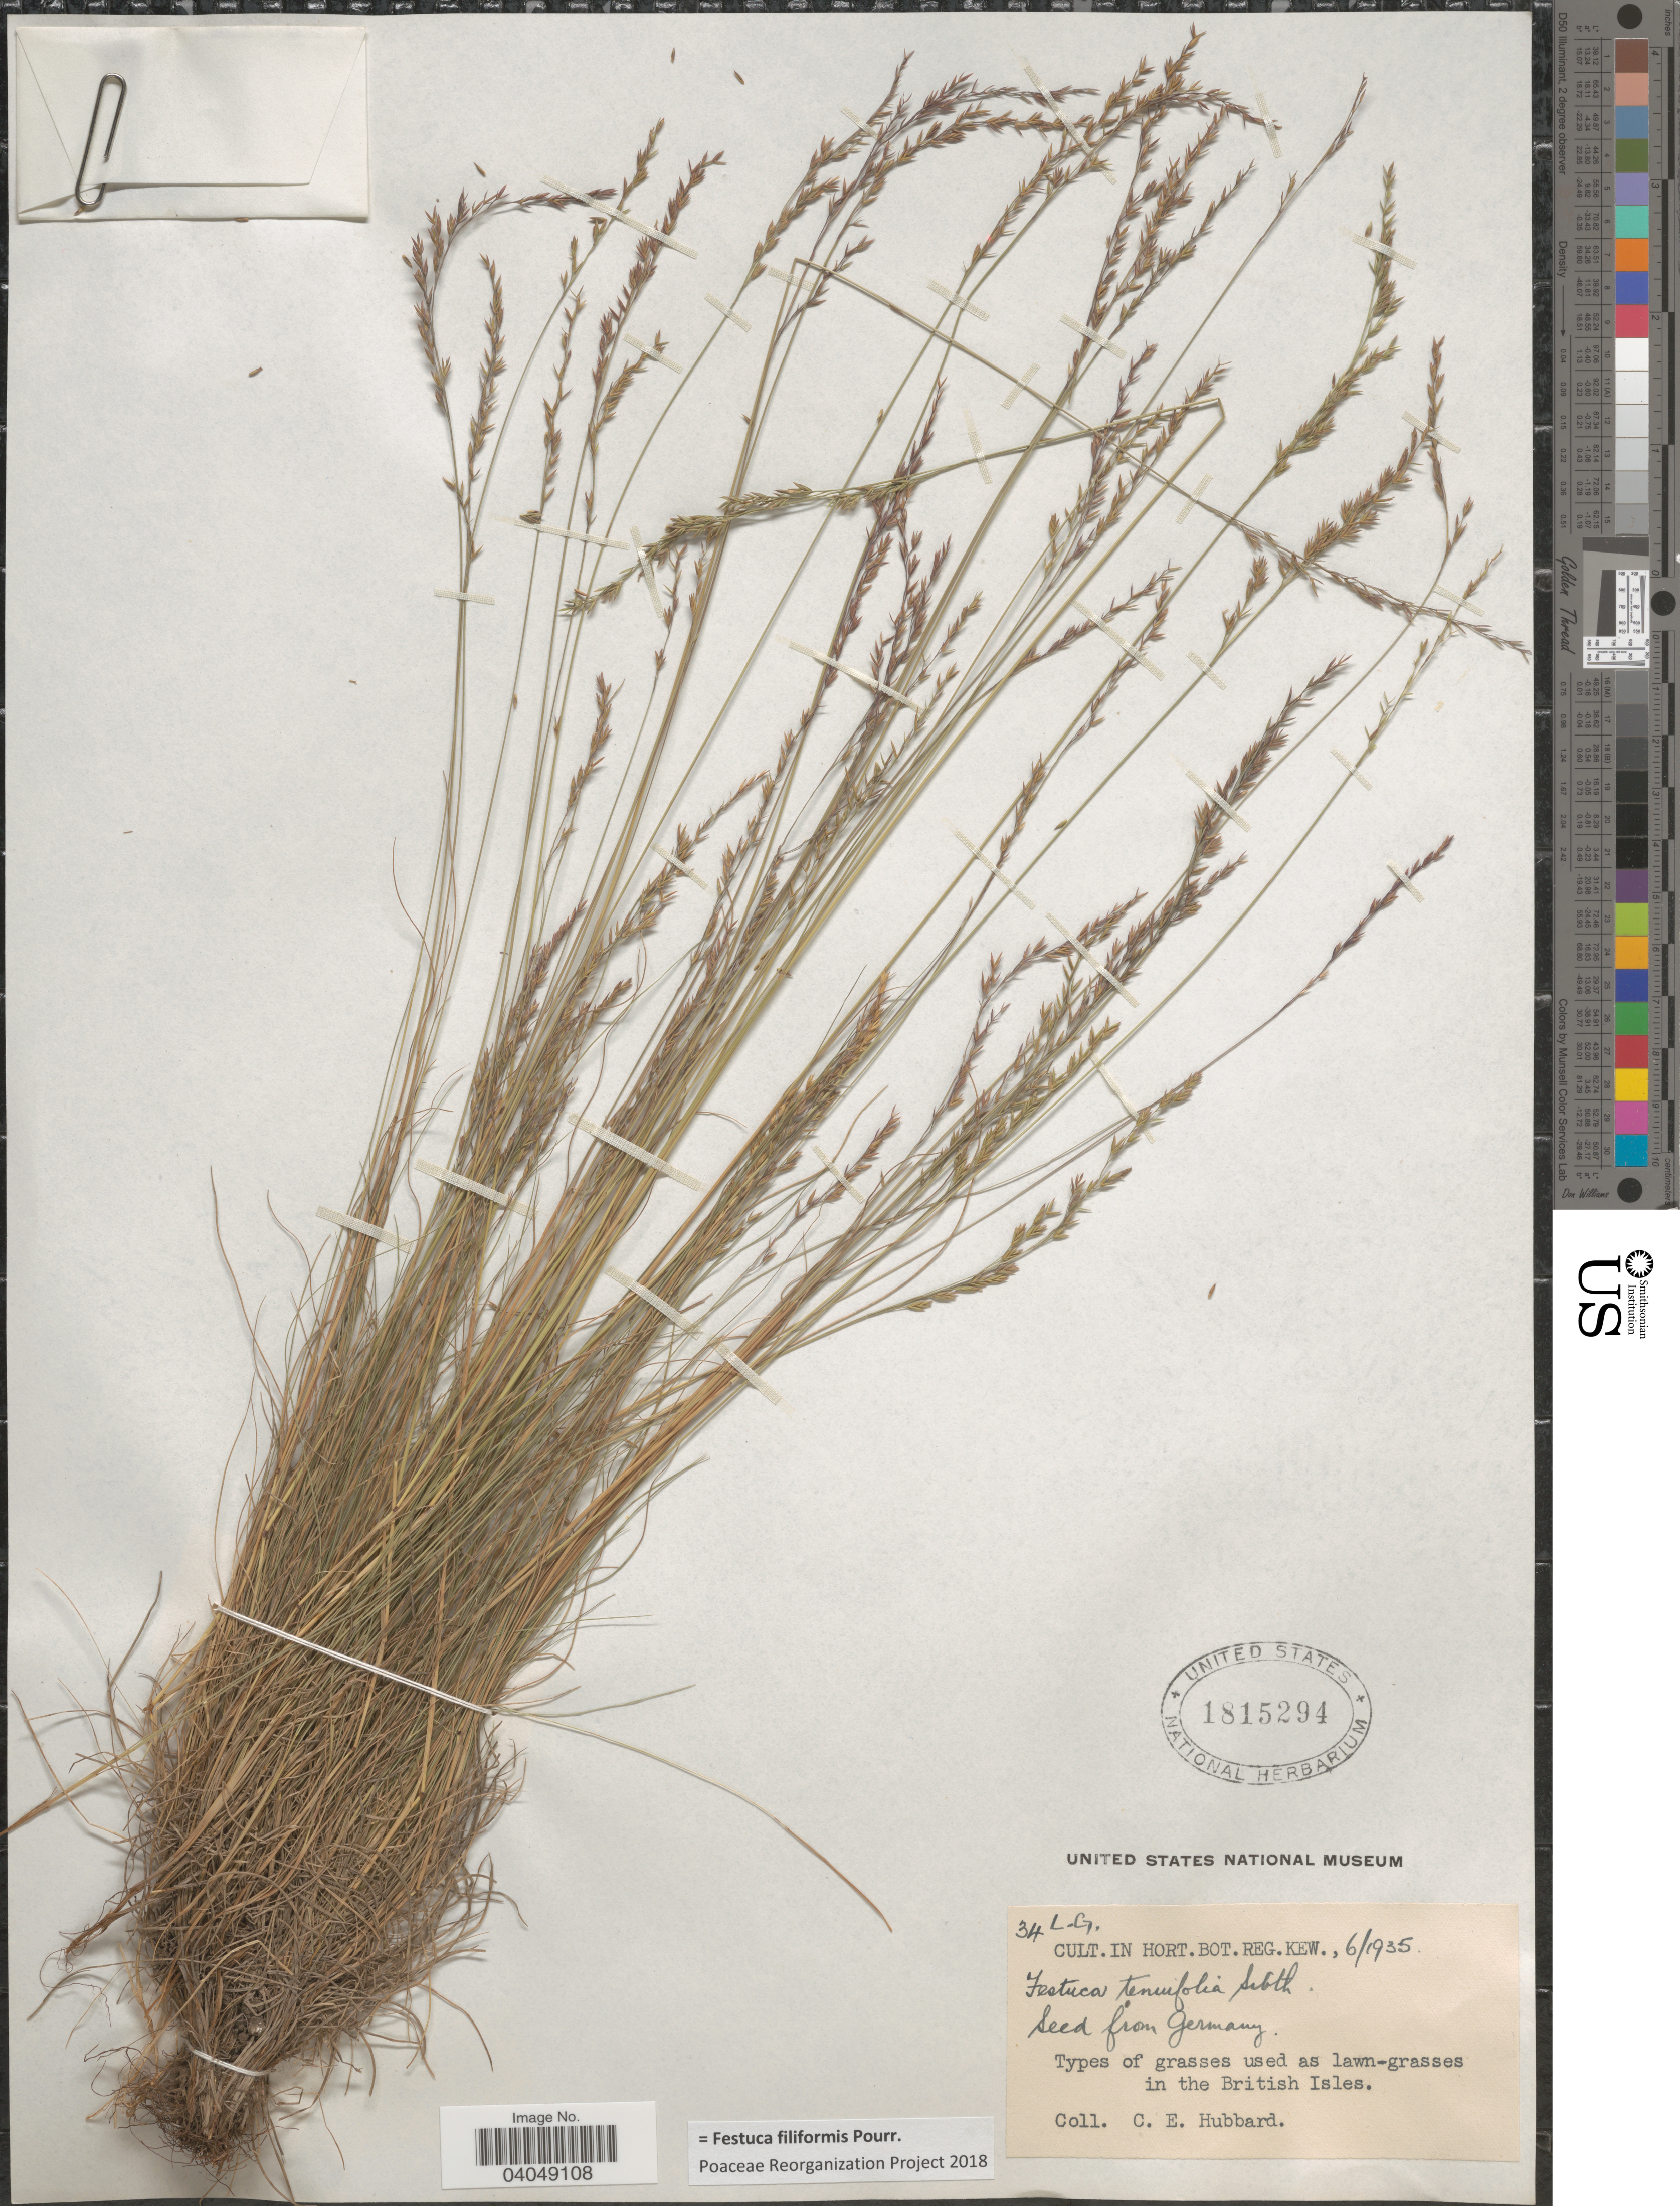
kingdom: Plantae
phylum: Tracheophyta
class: Liliopsida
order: Poales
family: Poaceae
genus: Festuca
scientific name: Festuca filiformis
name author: Pourr.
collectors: C. E. Hubbard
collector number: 34L-G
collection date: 1935-06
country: United Kingdom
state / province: England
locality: In Hort. Bot. Reg. Kew.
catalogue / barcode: US 1815294